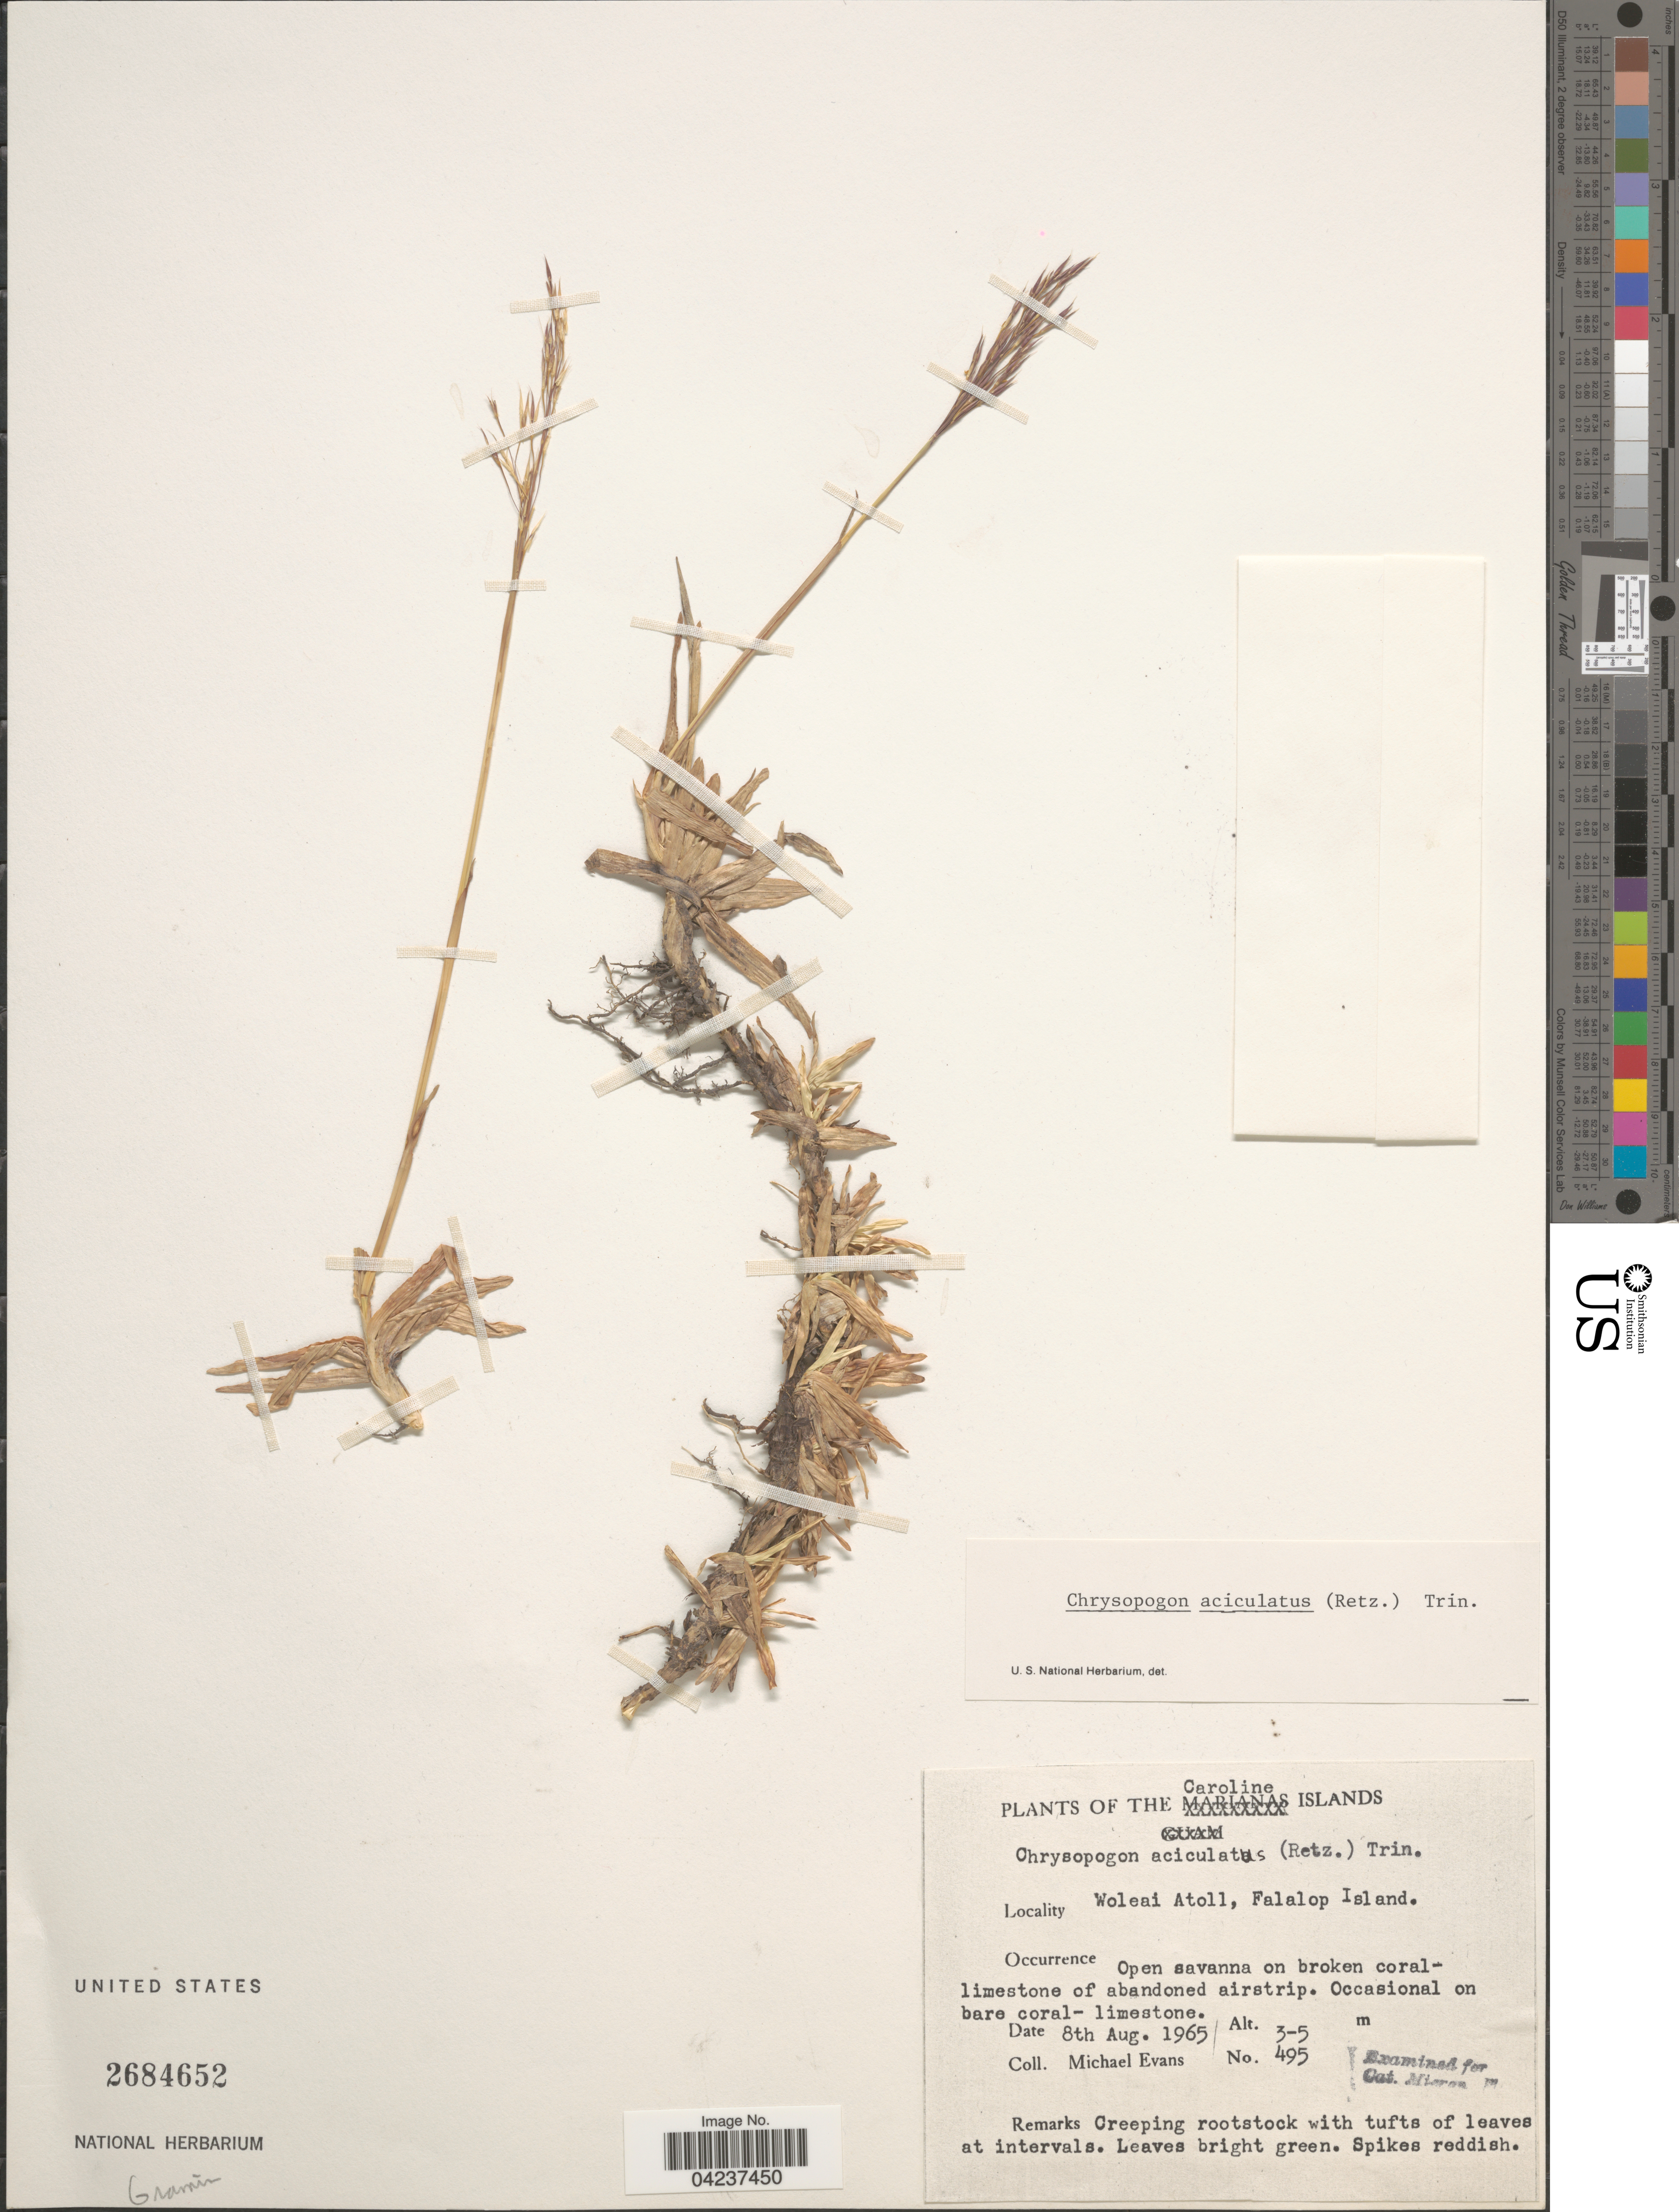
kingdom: Plantae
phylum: Tracheophyta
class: Liliopsida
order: Poales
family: Poaceae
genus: Chrysopogon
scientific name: Chrysopogon aciculatus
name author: (Retz.) Trin.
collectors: M. Evans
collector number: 495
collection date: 1965-08-08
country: Micronesia, Federated States of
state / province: Yap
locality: The Caroline Islands. Woleai Atoll, Falalop Island.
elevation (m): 3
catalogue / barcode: US 2684652